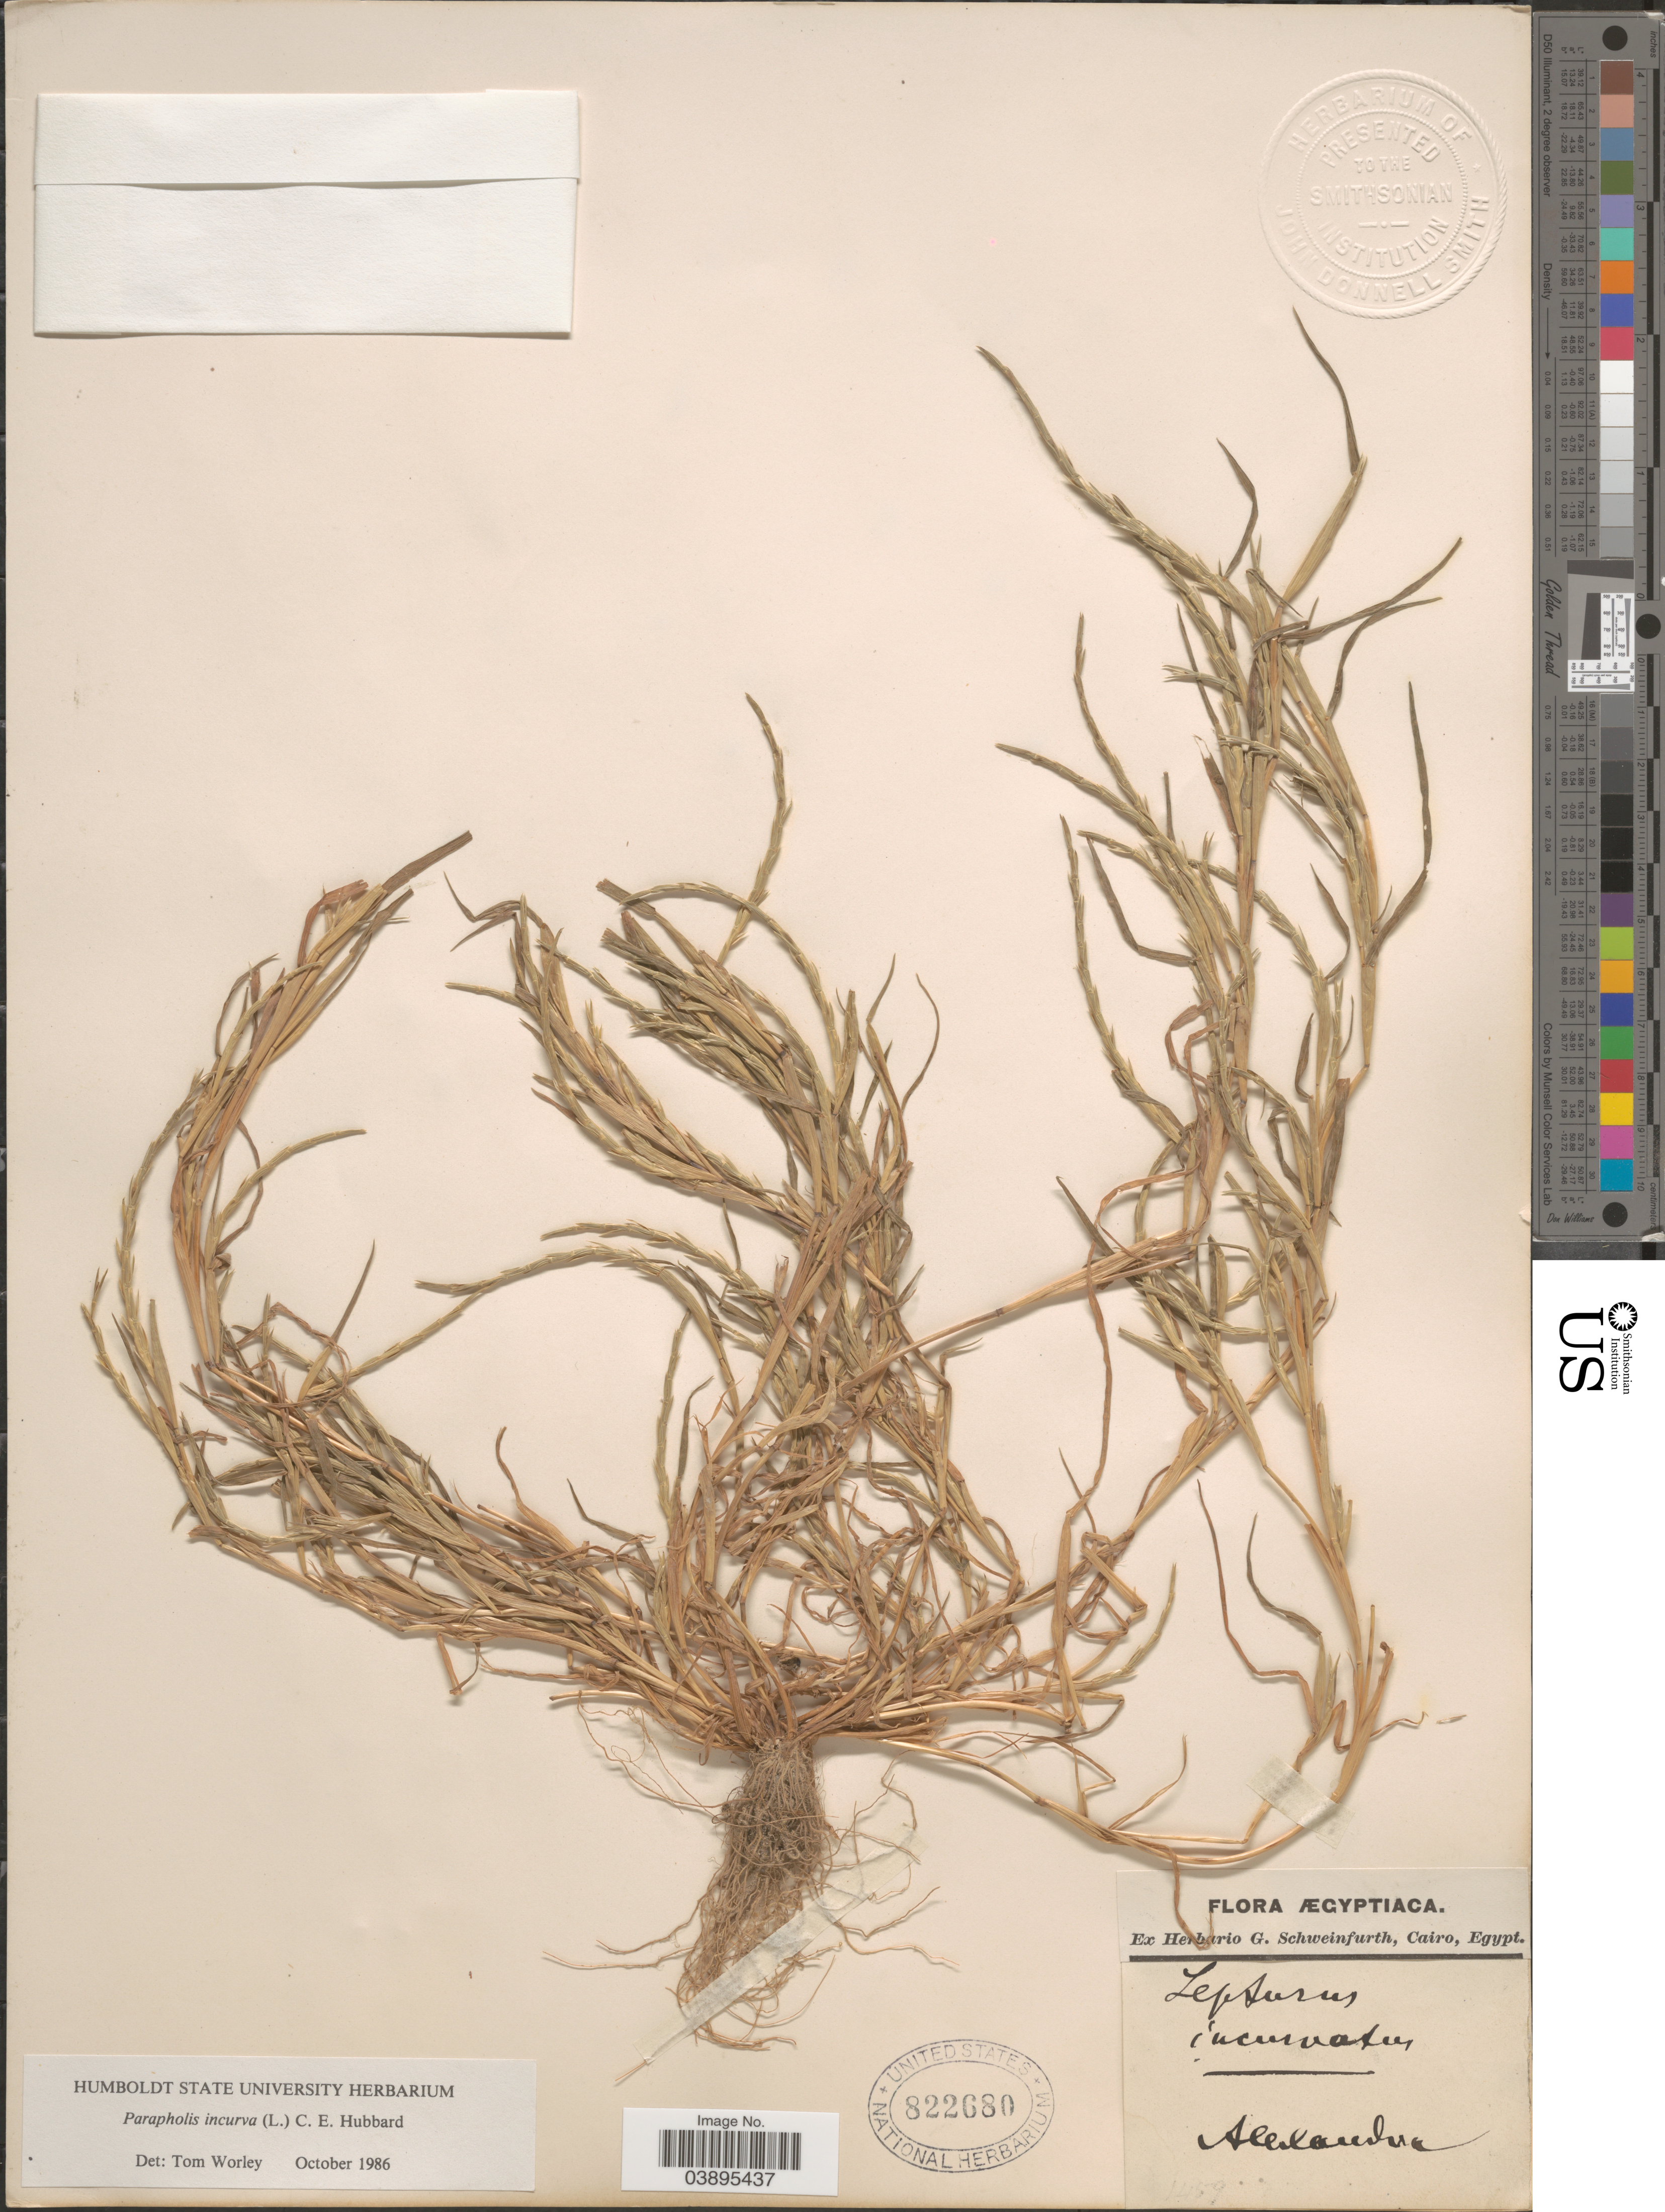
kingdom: Plantae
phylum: Tracheophyta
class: Liliopsida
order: Poales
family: Poaceae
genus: Parapholis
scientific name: Parapholis incurva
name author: (L.) C.E. Hubb.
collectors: ex herb. G. Schweinfurth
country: Egypt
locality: Ægyptiaca. Alexandria.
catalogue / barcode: US 822680